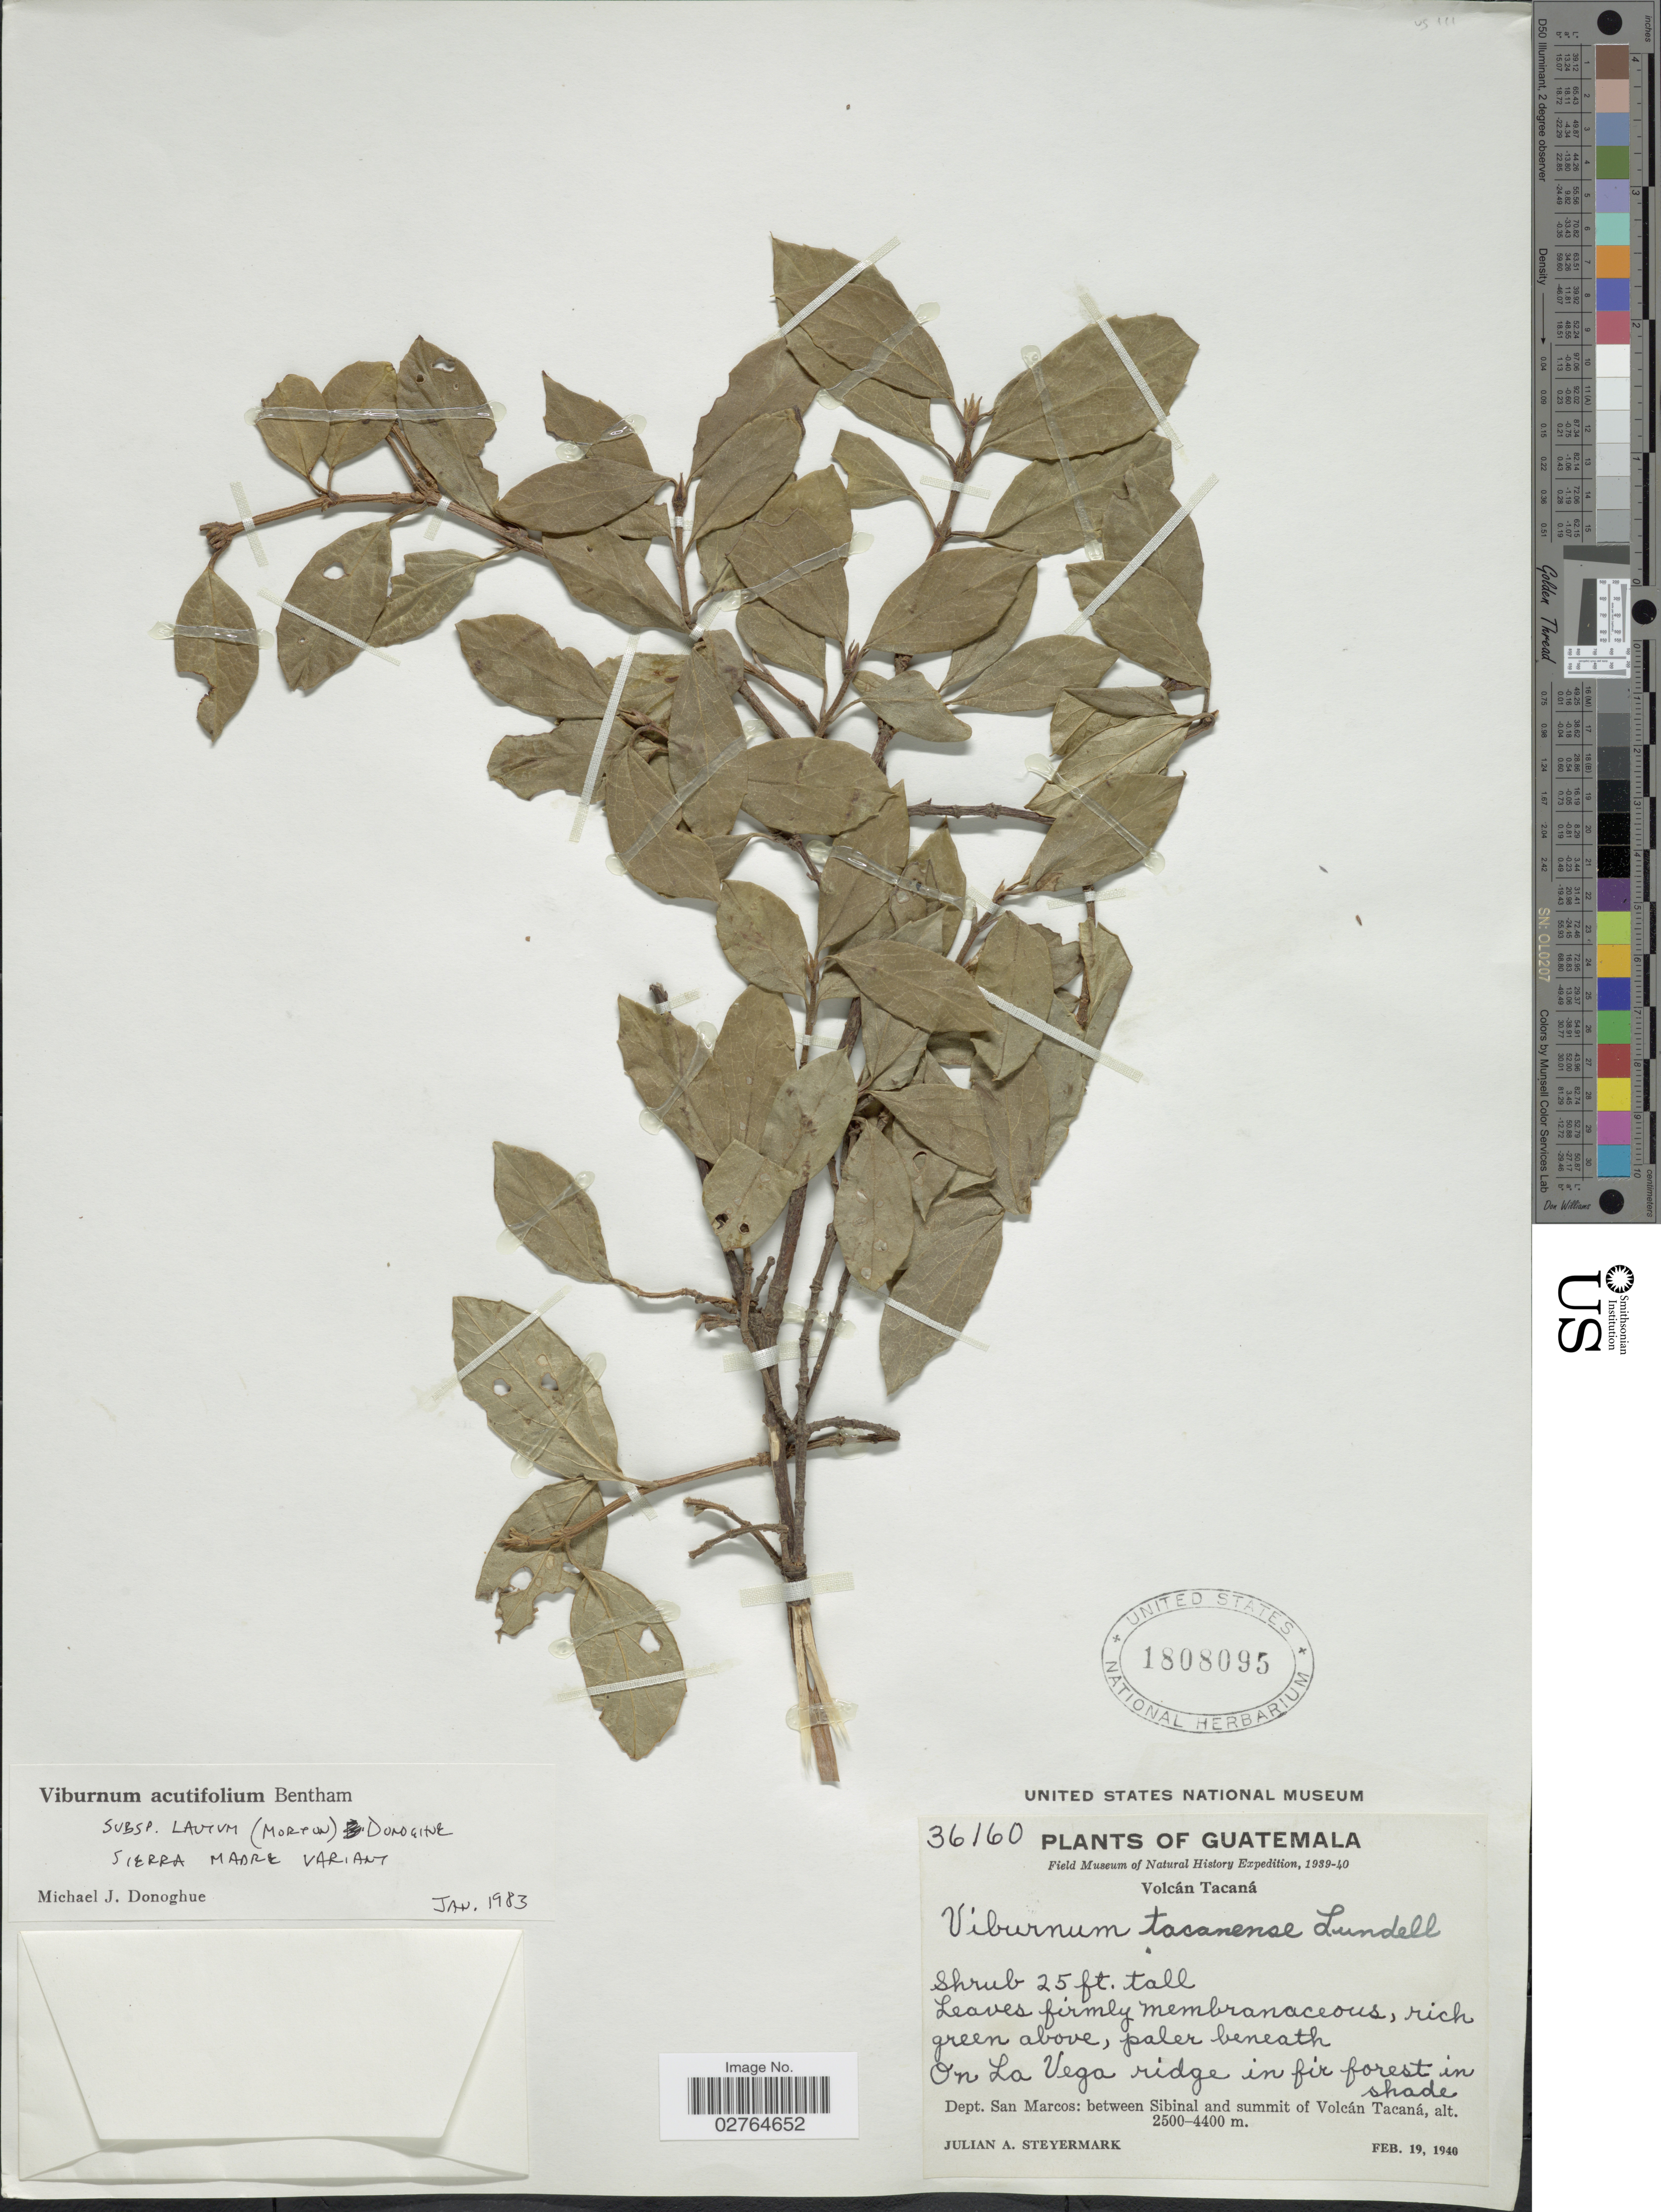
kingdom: Plantae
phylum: Tracheophyta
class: Magnoliopsida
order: Dipsacales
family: Viburnaceae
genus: Viburnum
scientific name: Viburnum acutifolium subsp. lautum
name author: (C.V. Morton) Villarreal & A.E. Estrada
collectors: J. Steyermark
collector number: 36160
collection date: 1940-02-19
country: Guatemala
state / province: San Marcos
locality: Volcán Tacaná. On La Vega ridge in fir forest in shade. Dept. San Marcos: between Sibinal and summit of volcán Tacaná.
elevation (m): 2500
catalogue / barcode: US 1808095